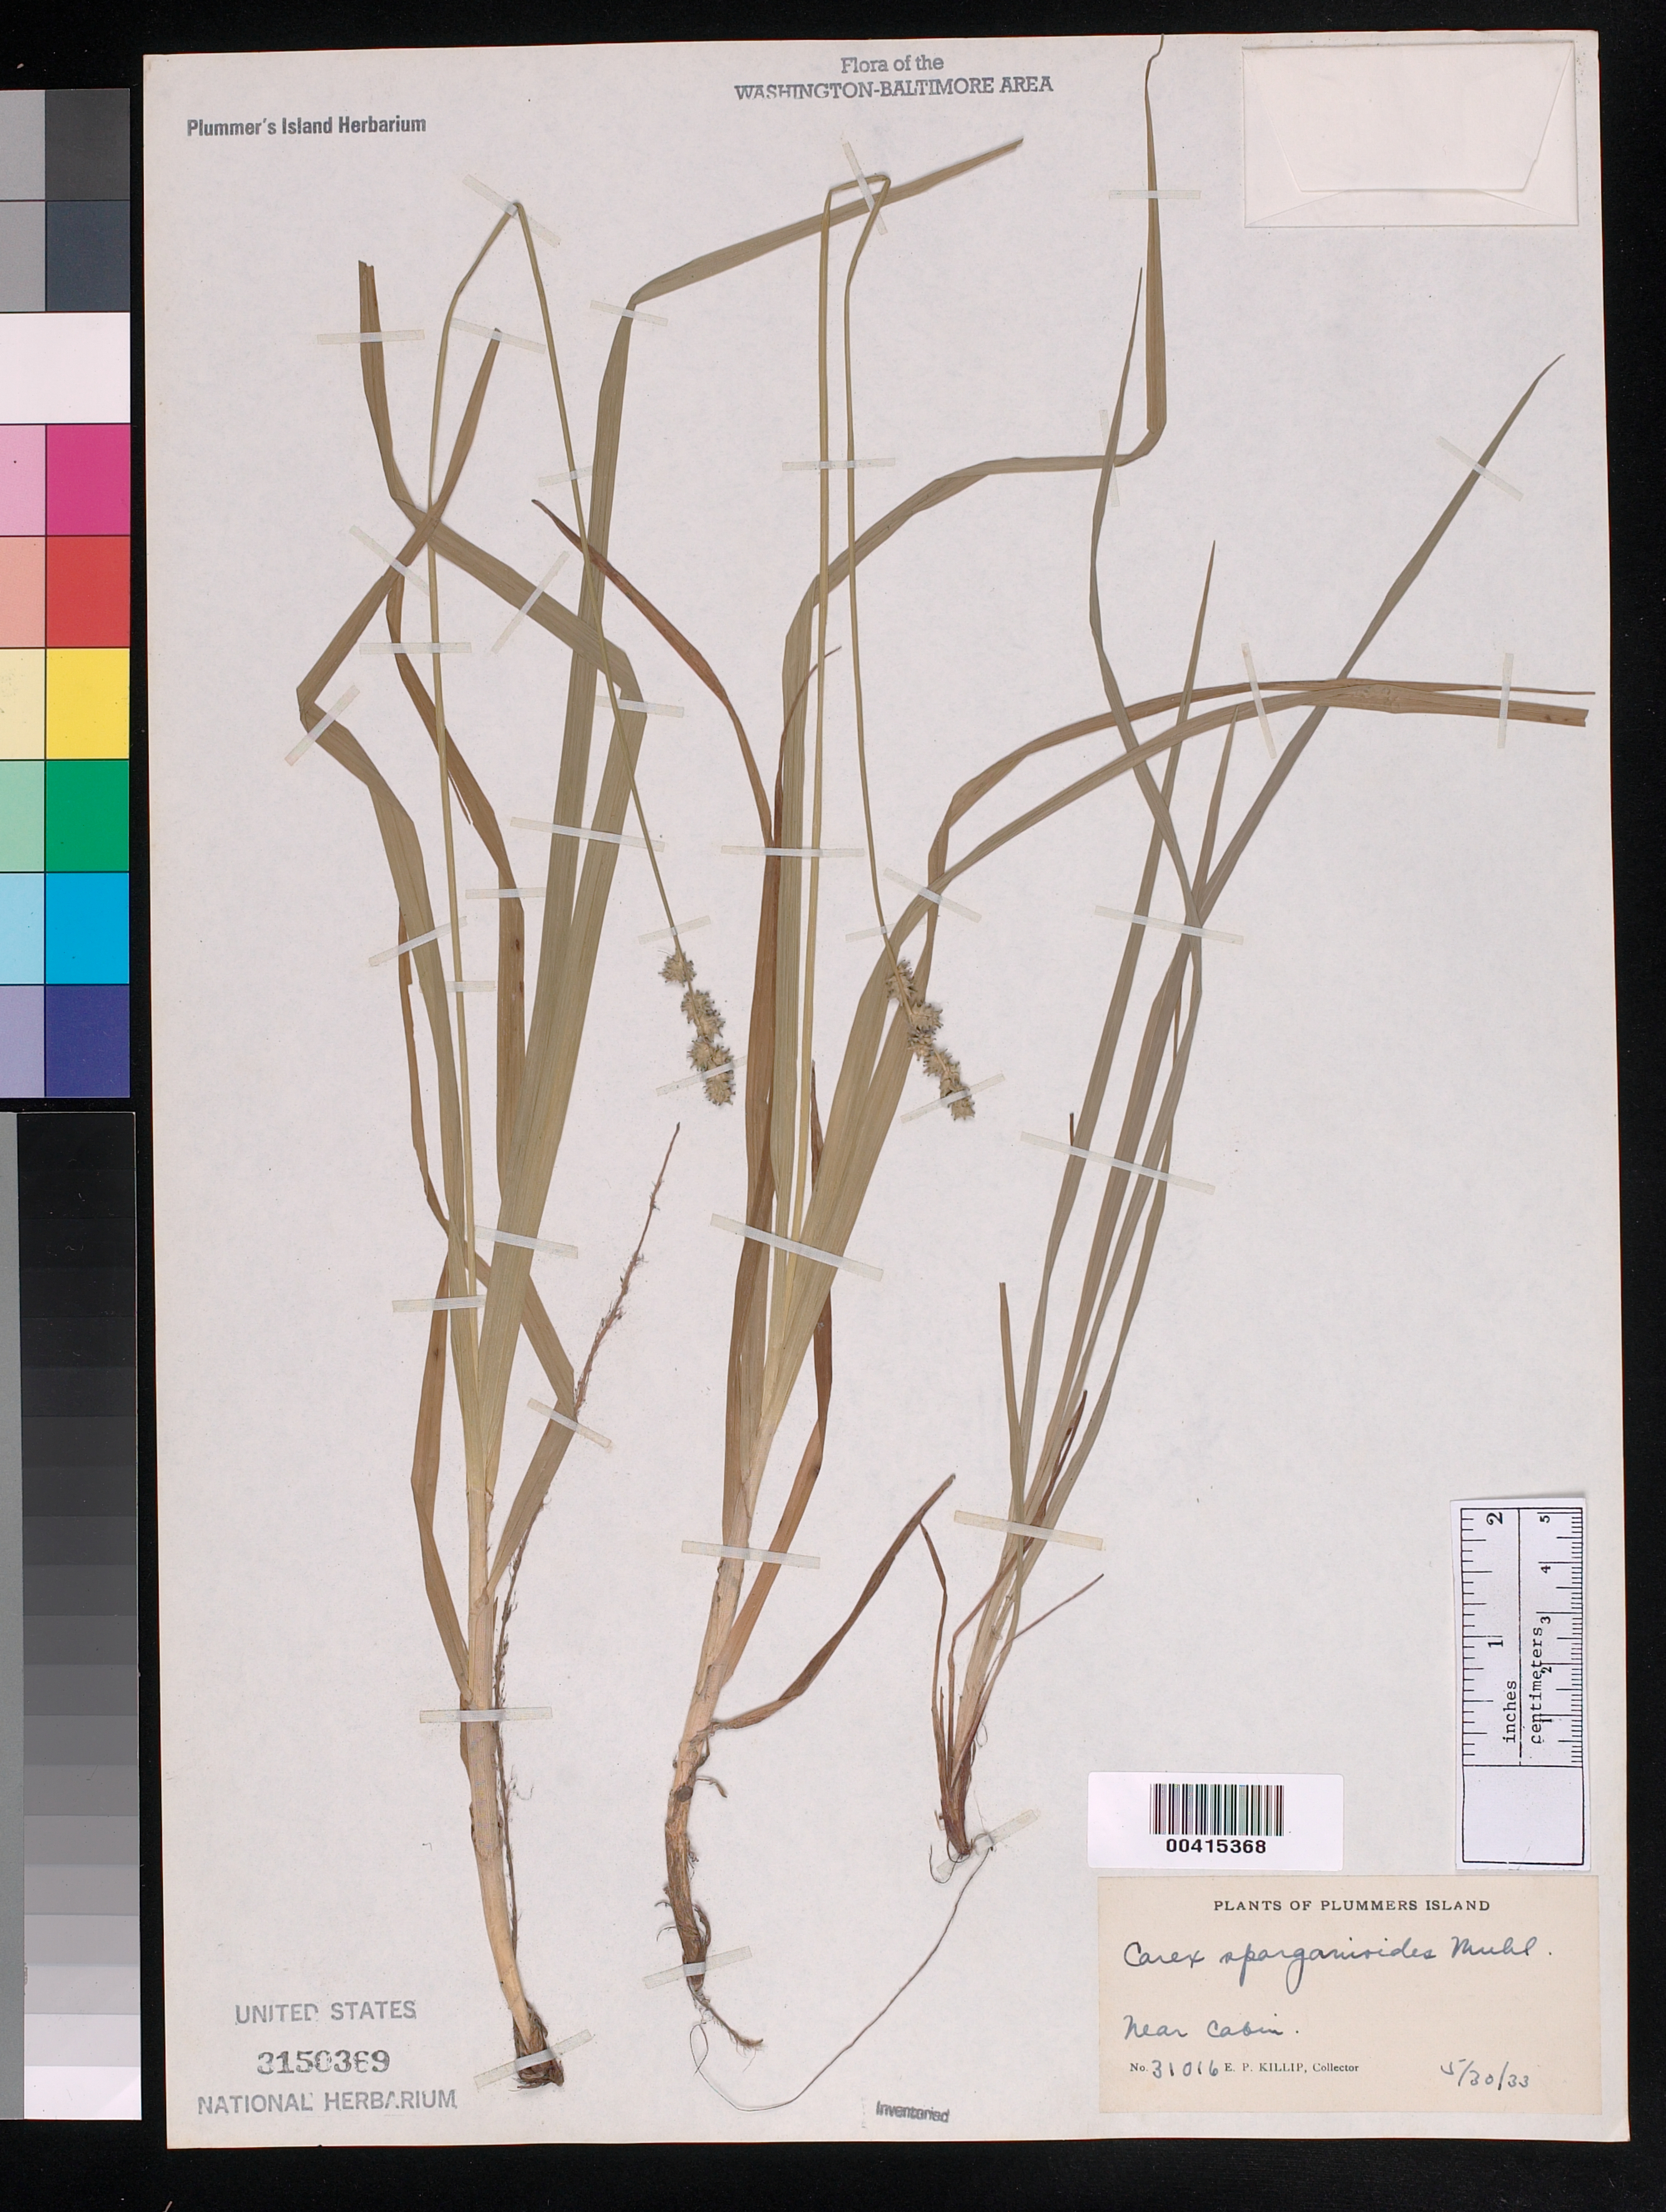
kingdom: Plantae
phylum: Tracheophyta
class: Liliopsida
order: Poales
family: Cyperaceae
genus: Carex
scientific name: Carex sparganioides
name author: Muhl. ex Willd.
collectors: E. P. Killip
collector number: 31016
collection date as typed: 30 May 1933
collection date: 1933-05-30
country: United States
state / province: Maryland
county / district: Montgomery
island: Plummers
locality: Plummer's Island; near Cabin Plummers Island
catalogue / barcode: US 3150369